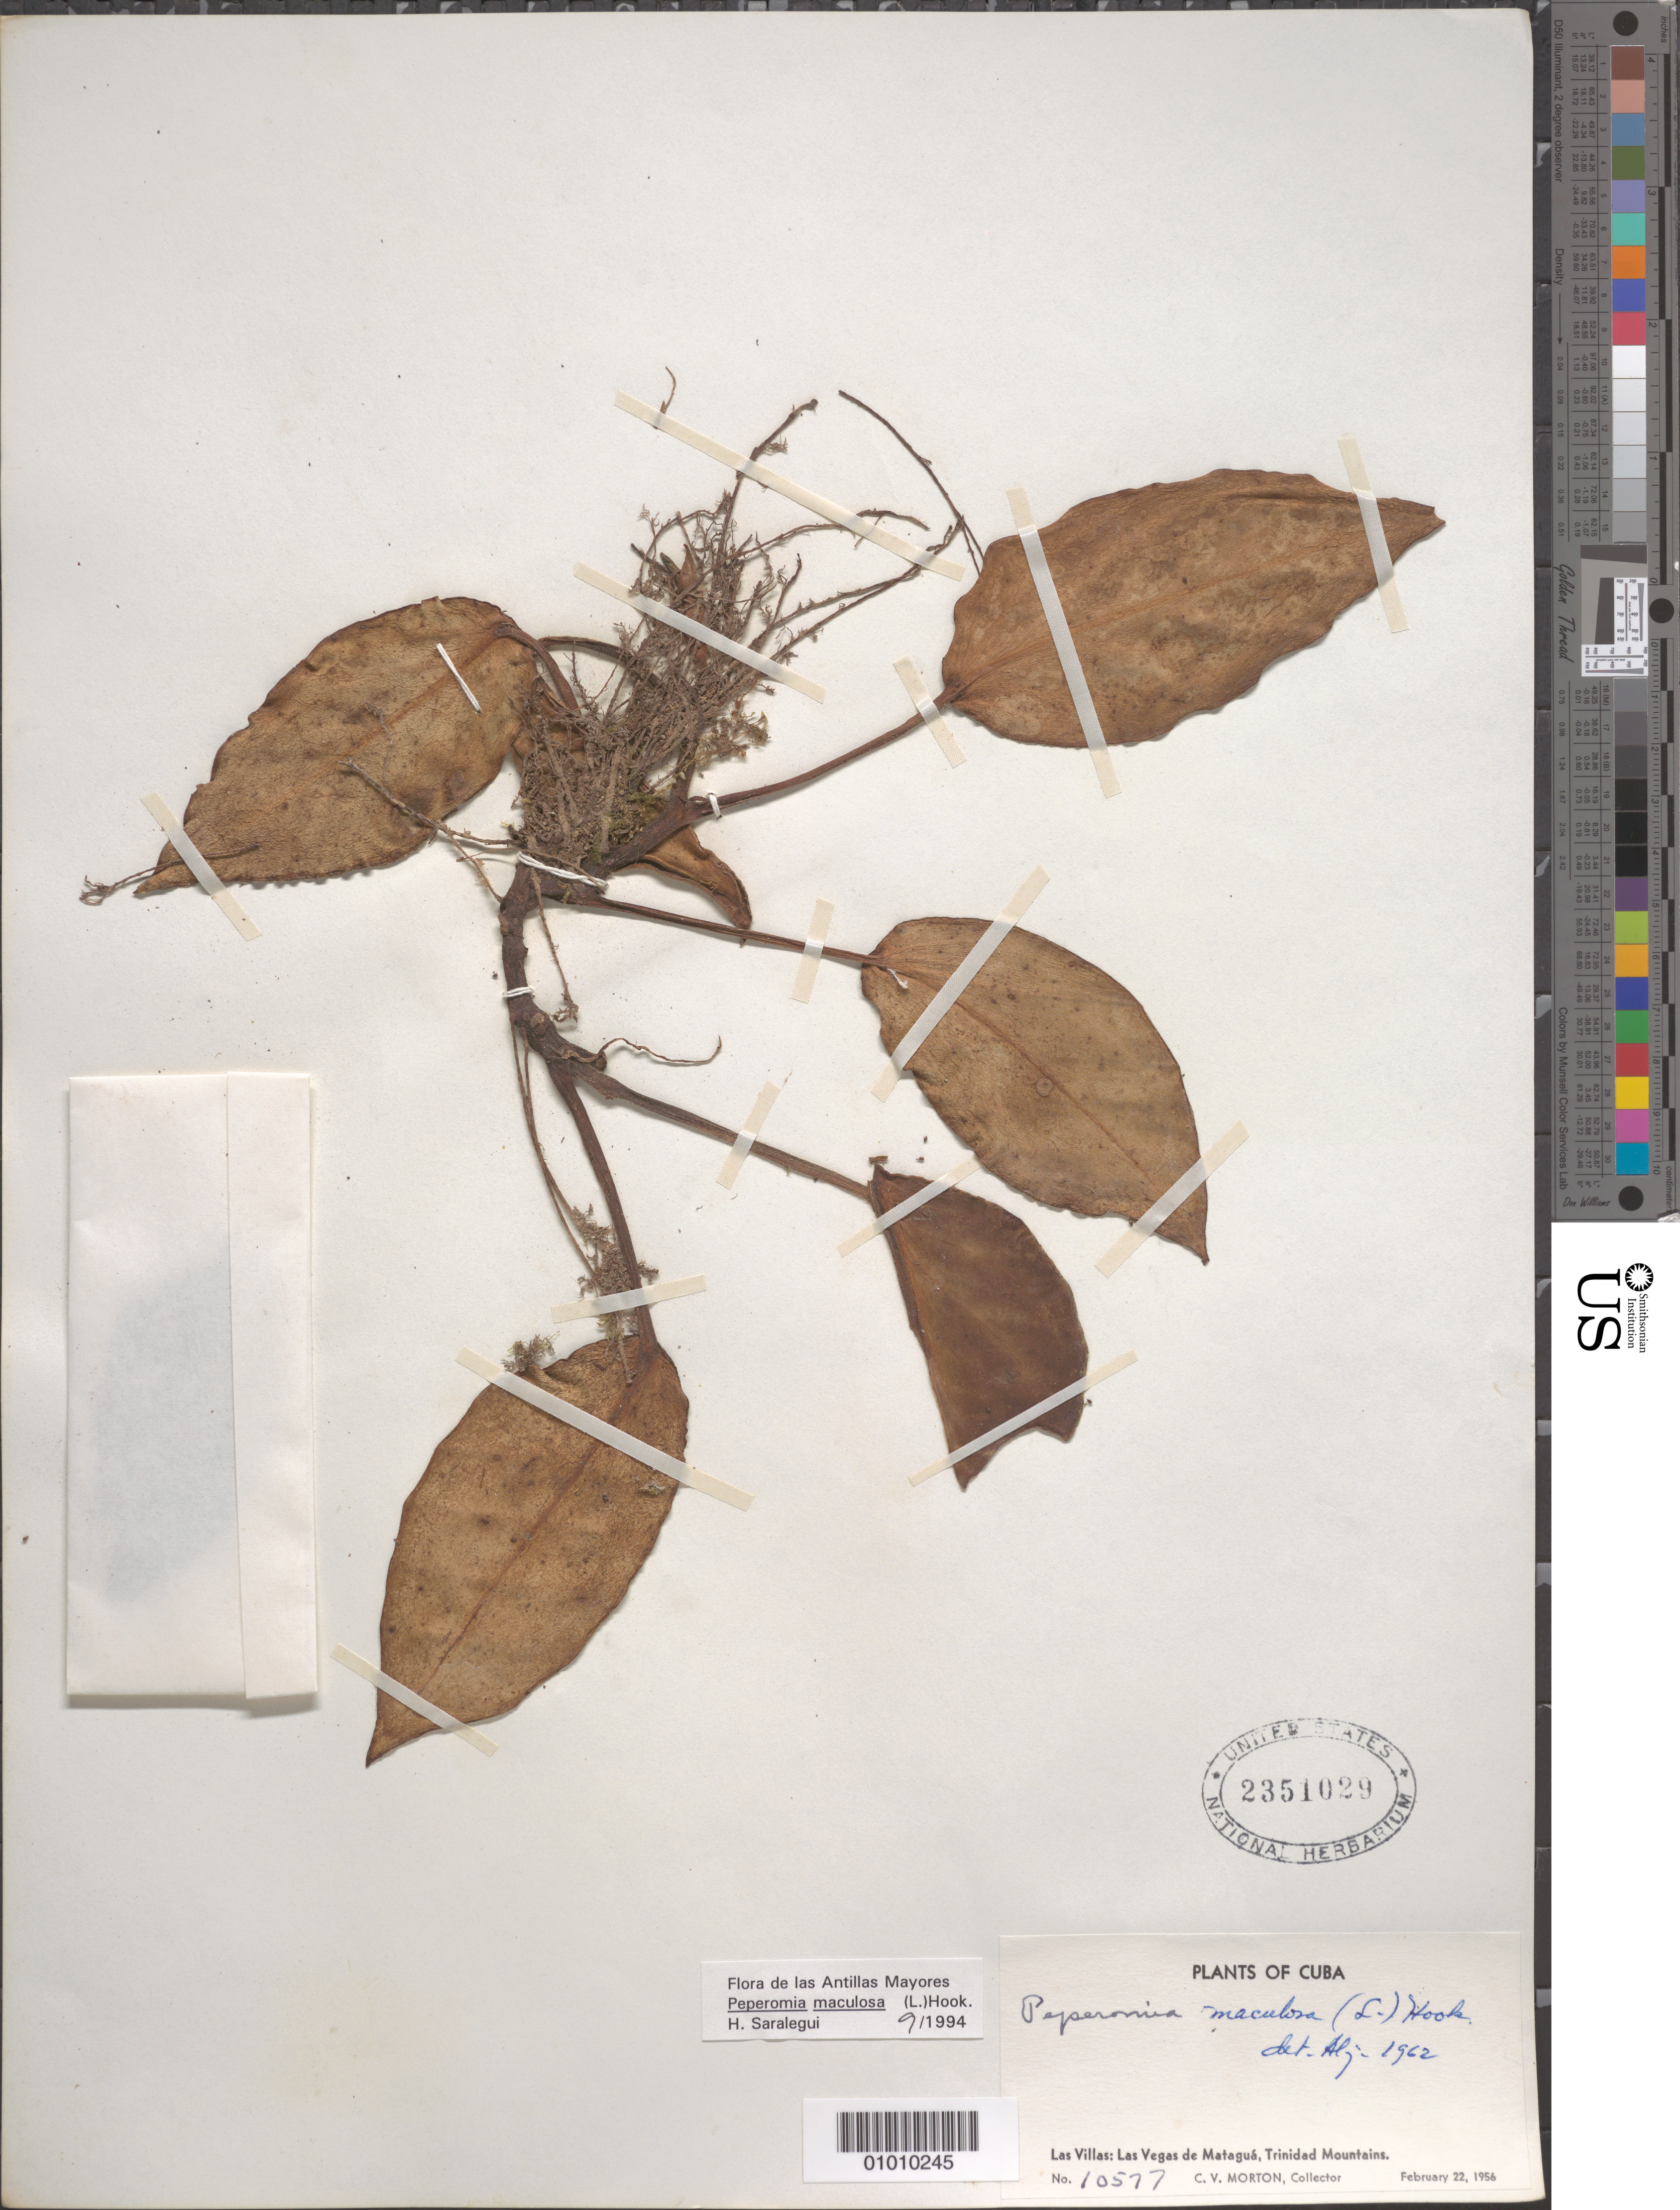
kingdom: Plantae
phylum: Tracheophyta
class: Magnoliopsida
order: Piperales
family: Piperaceae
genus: Peperomia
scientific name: Peperomia maculosa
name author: (L.) Hook.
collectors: C. V. Morton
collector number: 10577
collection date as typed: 22 Feb 1956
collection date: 1956-02-22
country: Cuba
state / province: Las Villas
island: Cuba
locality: Las Villas: Las Vegas de Matagua, Trinidad Mountains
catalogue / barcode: US 2351029